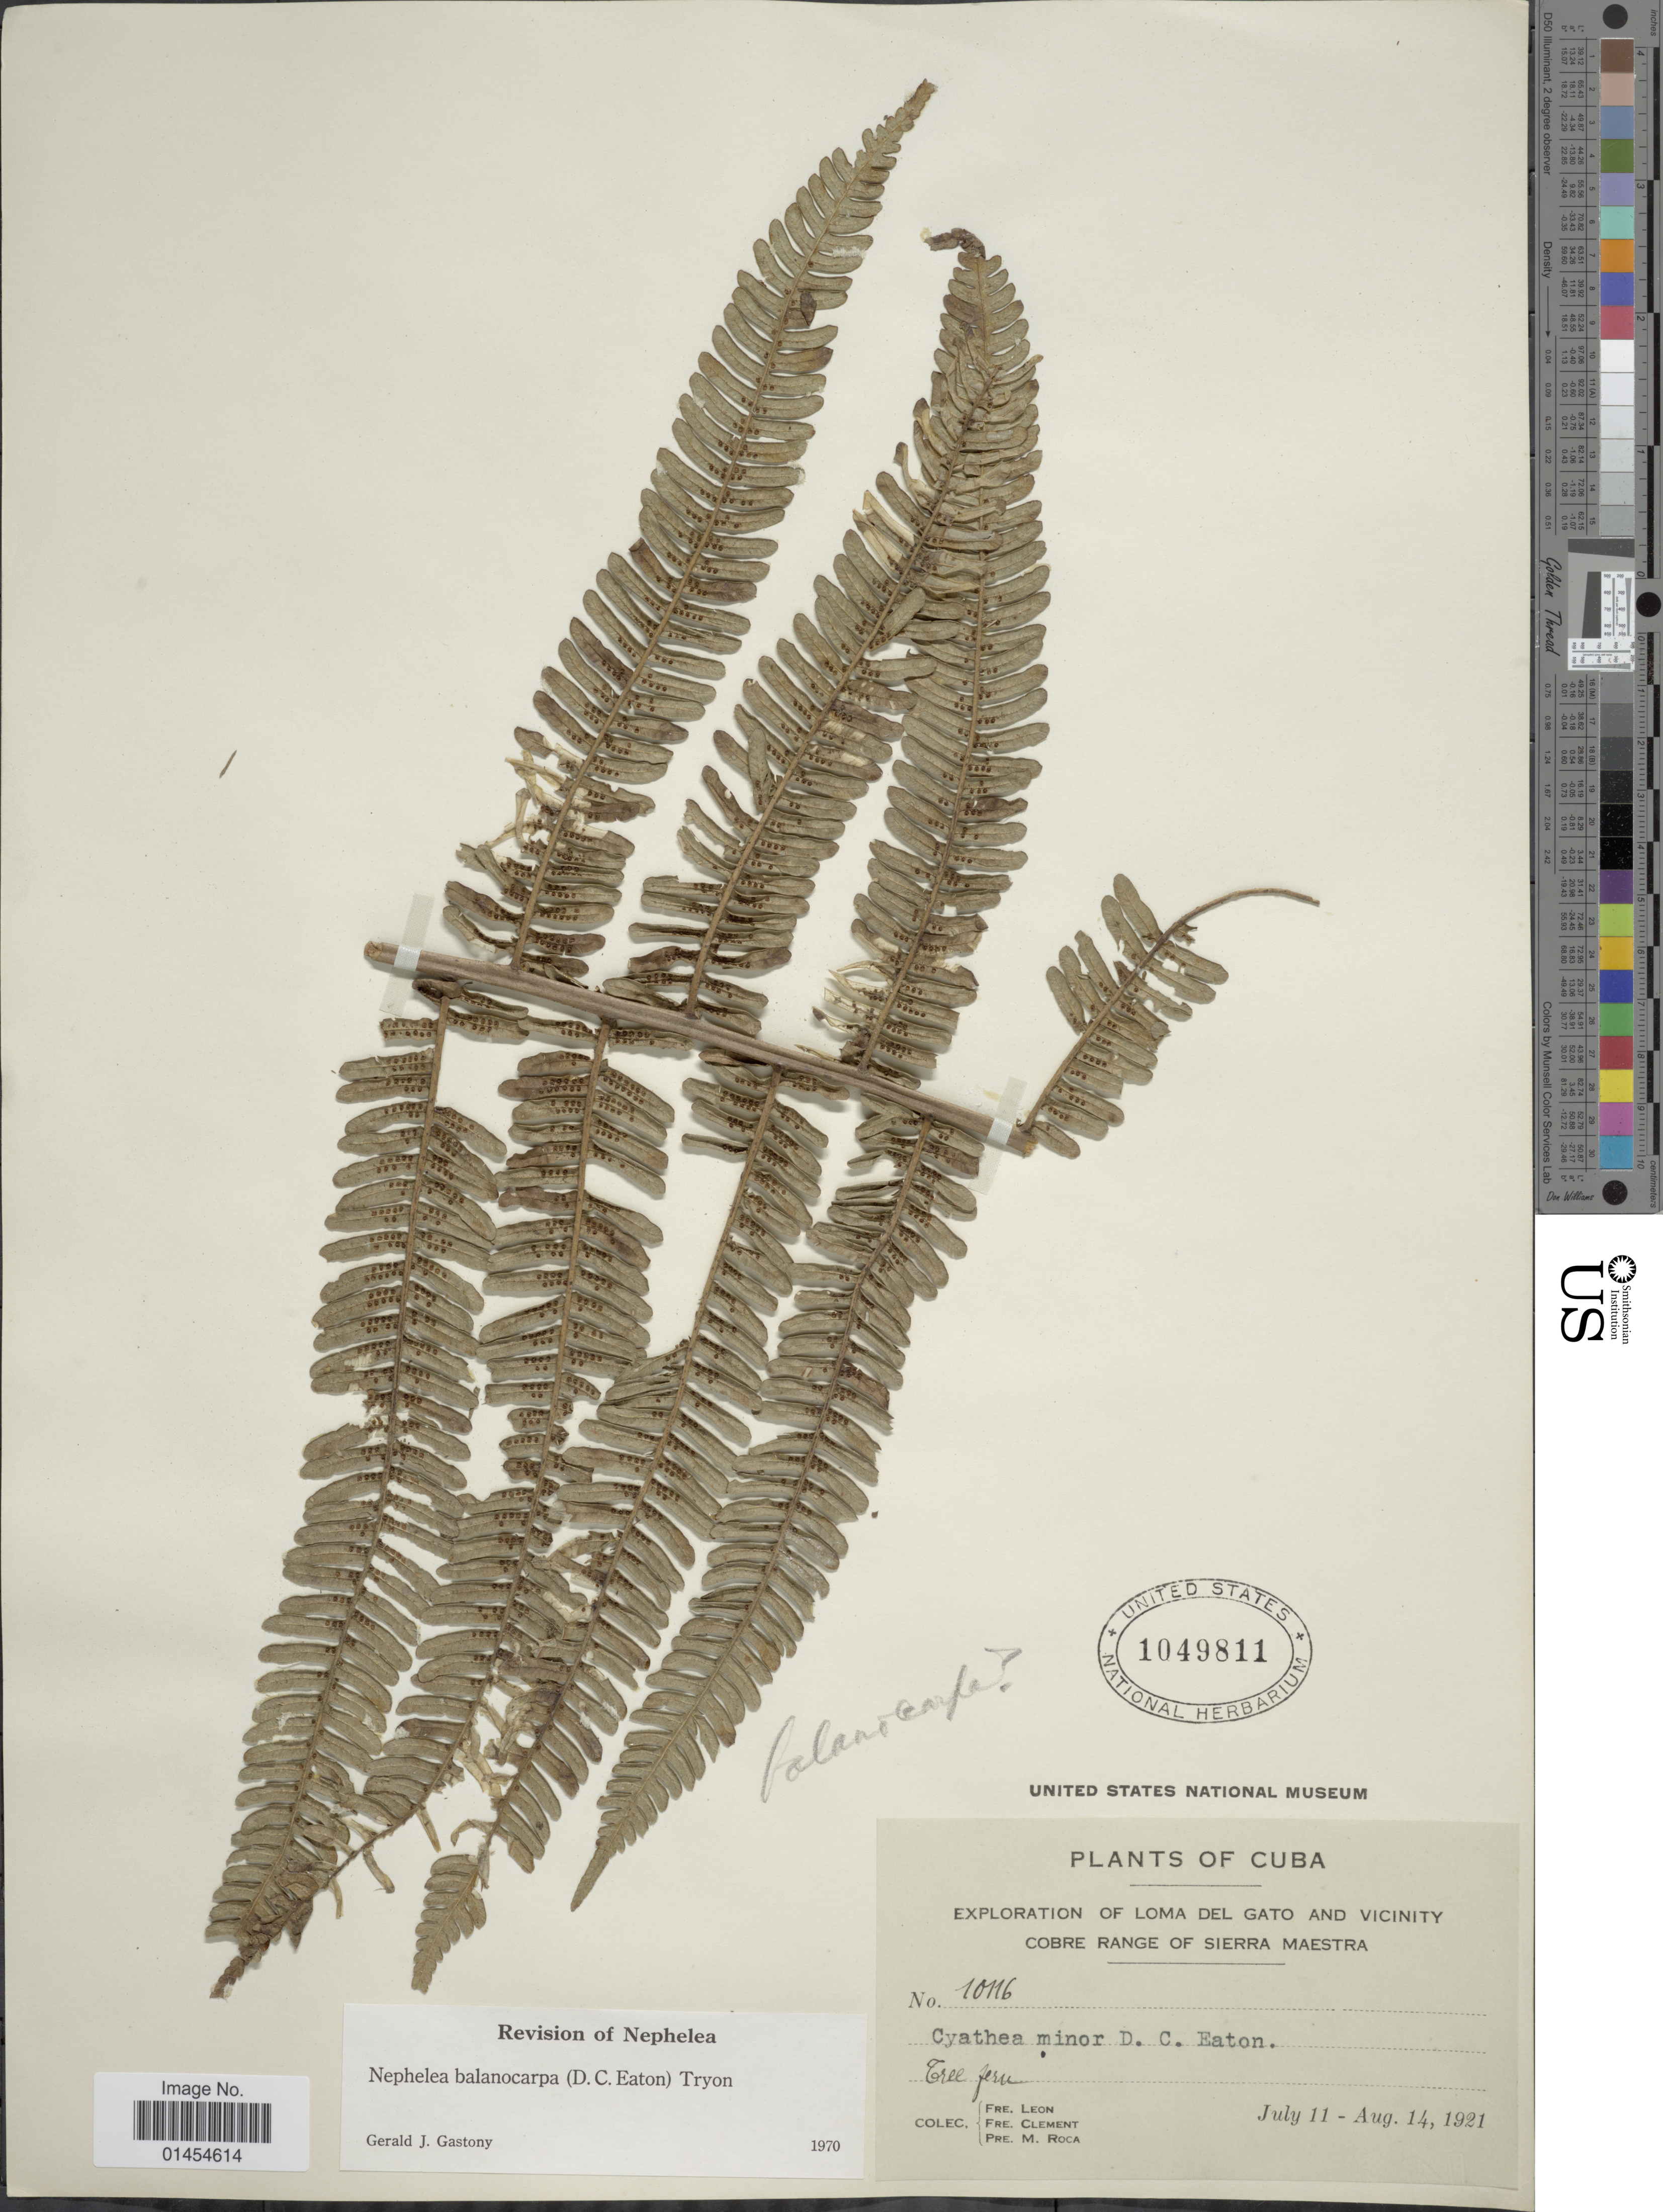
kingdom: Plantae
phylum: Tracheophyta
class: Polypodiopsida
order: Cyatheales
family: Cyatheaceae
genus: Alsophila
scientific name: Alsophila balanocarpa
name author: (D.C. Eaton) D.S. Conant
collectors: F. Leon, B. Clement & P. Roca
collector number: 10116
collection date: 1921-07-11/1921-08-14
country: Cuba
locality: Loma del Gato and Vicinity. Cobre Range of Sierra Maestra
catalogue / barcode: US 1049811